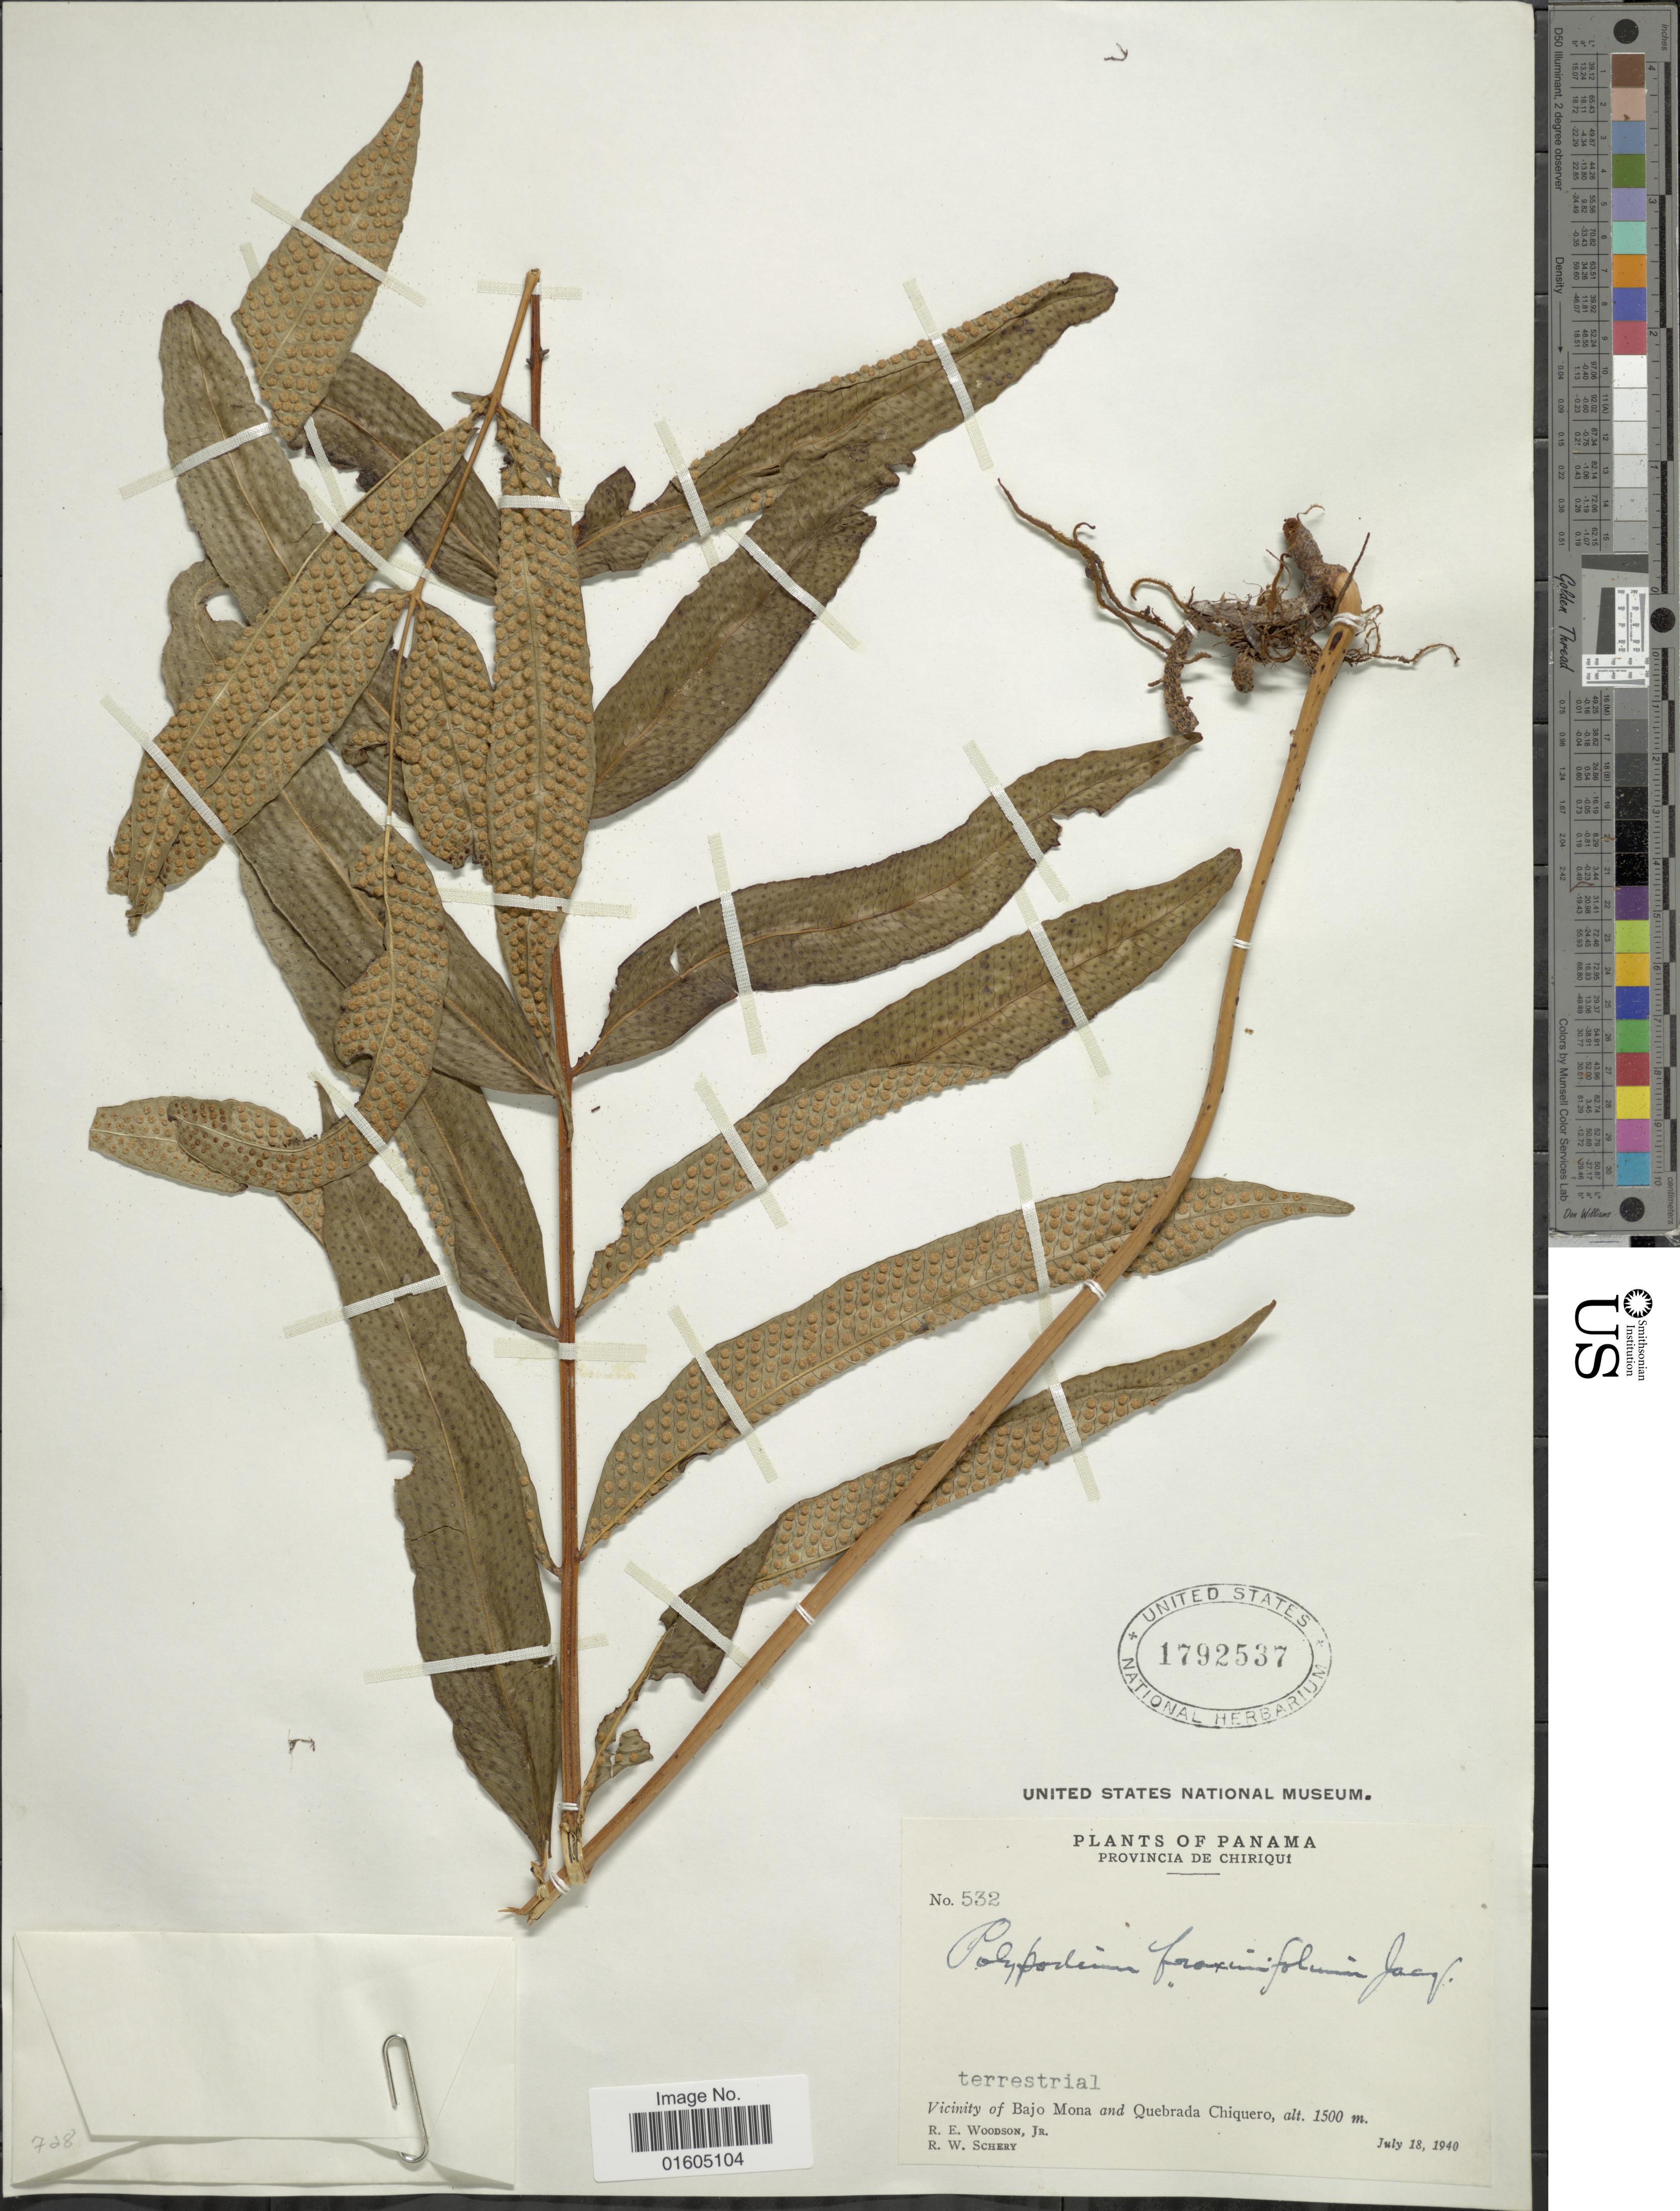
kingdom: Plantae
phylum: Tracheophyta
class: Polypodiopsida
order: Polypodiales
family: Polypodiaceae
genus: Serpocaulon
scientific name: Serpocaulon fraxinifolium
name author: (Jacq.) A.R. Sm.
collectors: R. E. Woodson & R. W. Schery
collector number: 532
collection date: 1940-07-18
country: Panama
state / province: Chiriqui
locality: Panama. Provincia de Chiriqui. Vicinity of Bajo Mona and Quebrada Chiquero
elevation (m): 1500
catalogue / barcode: US 1792537